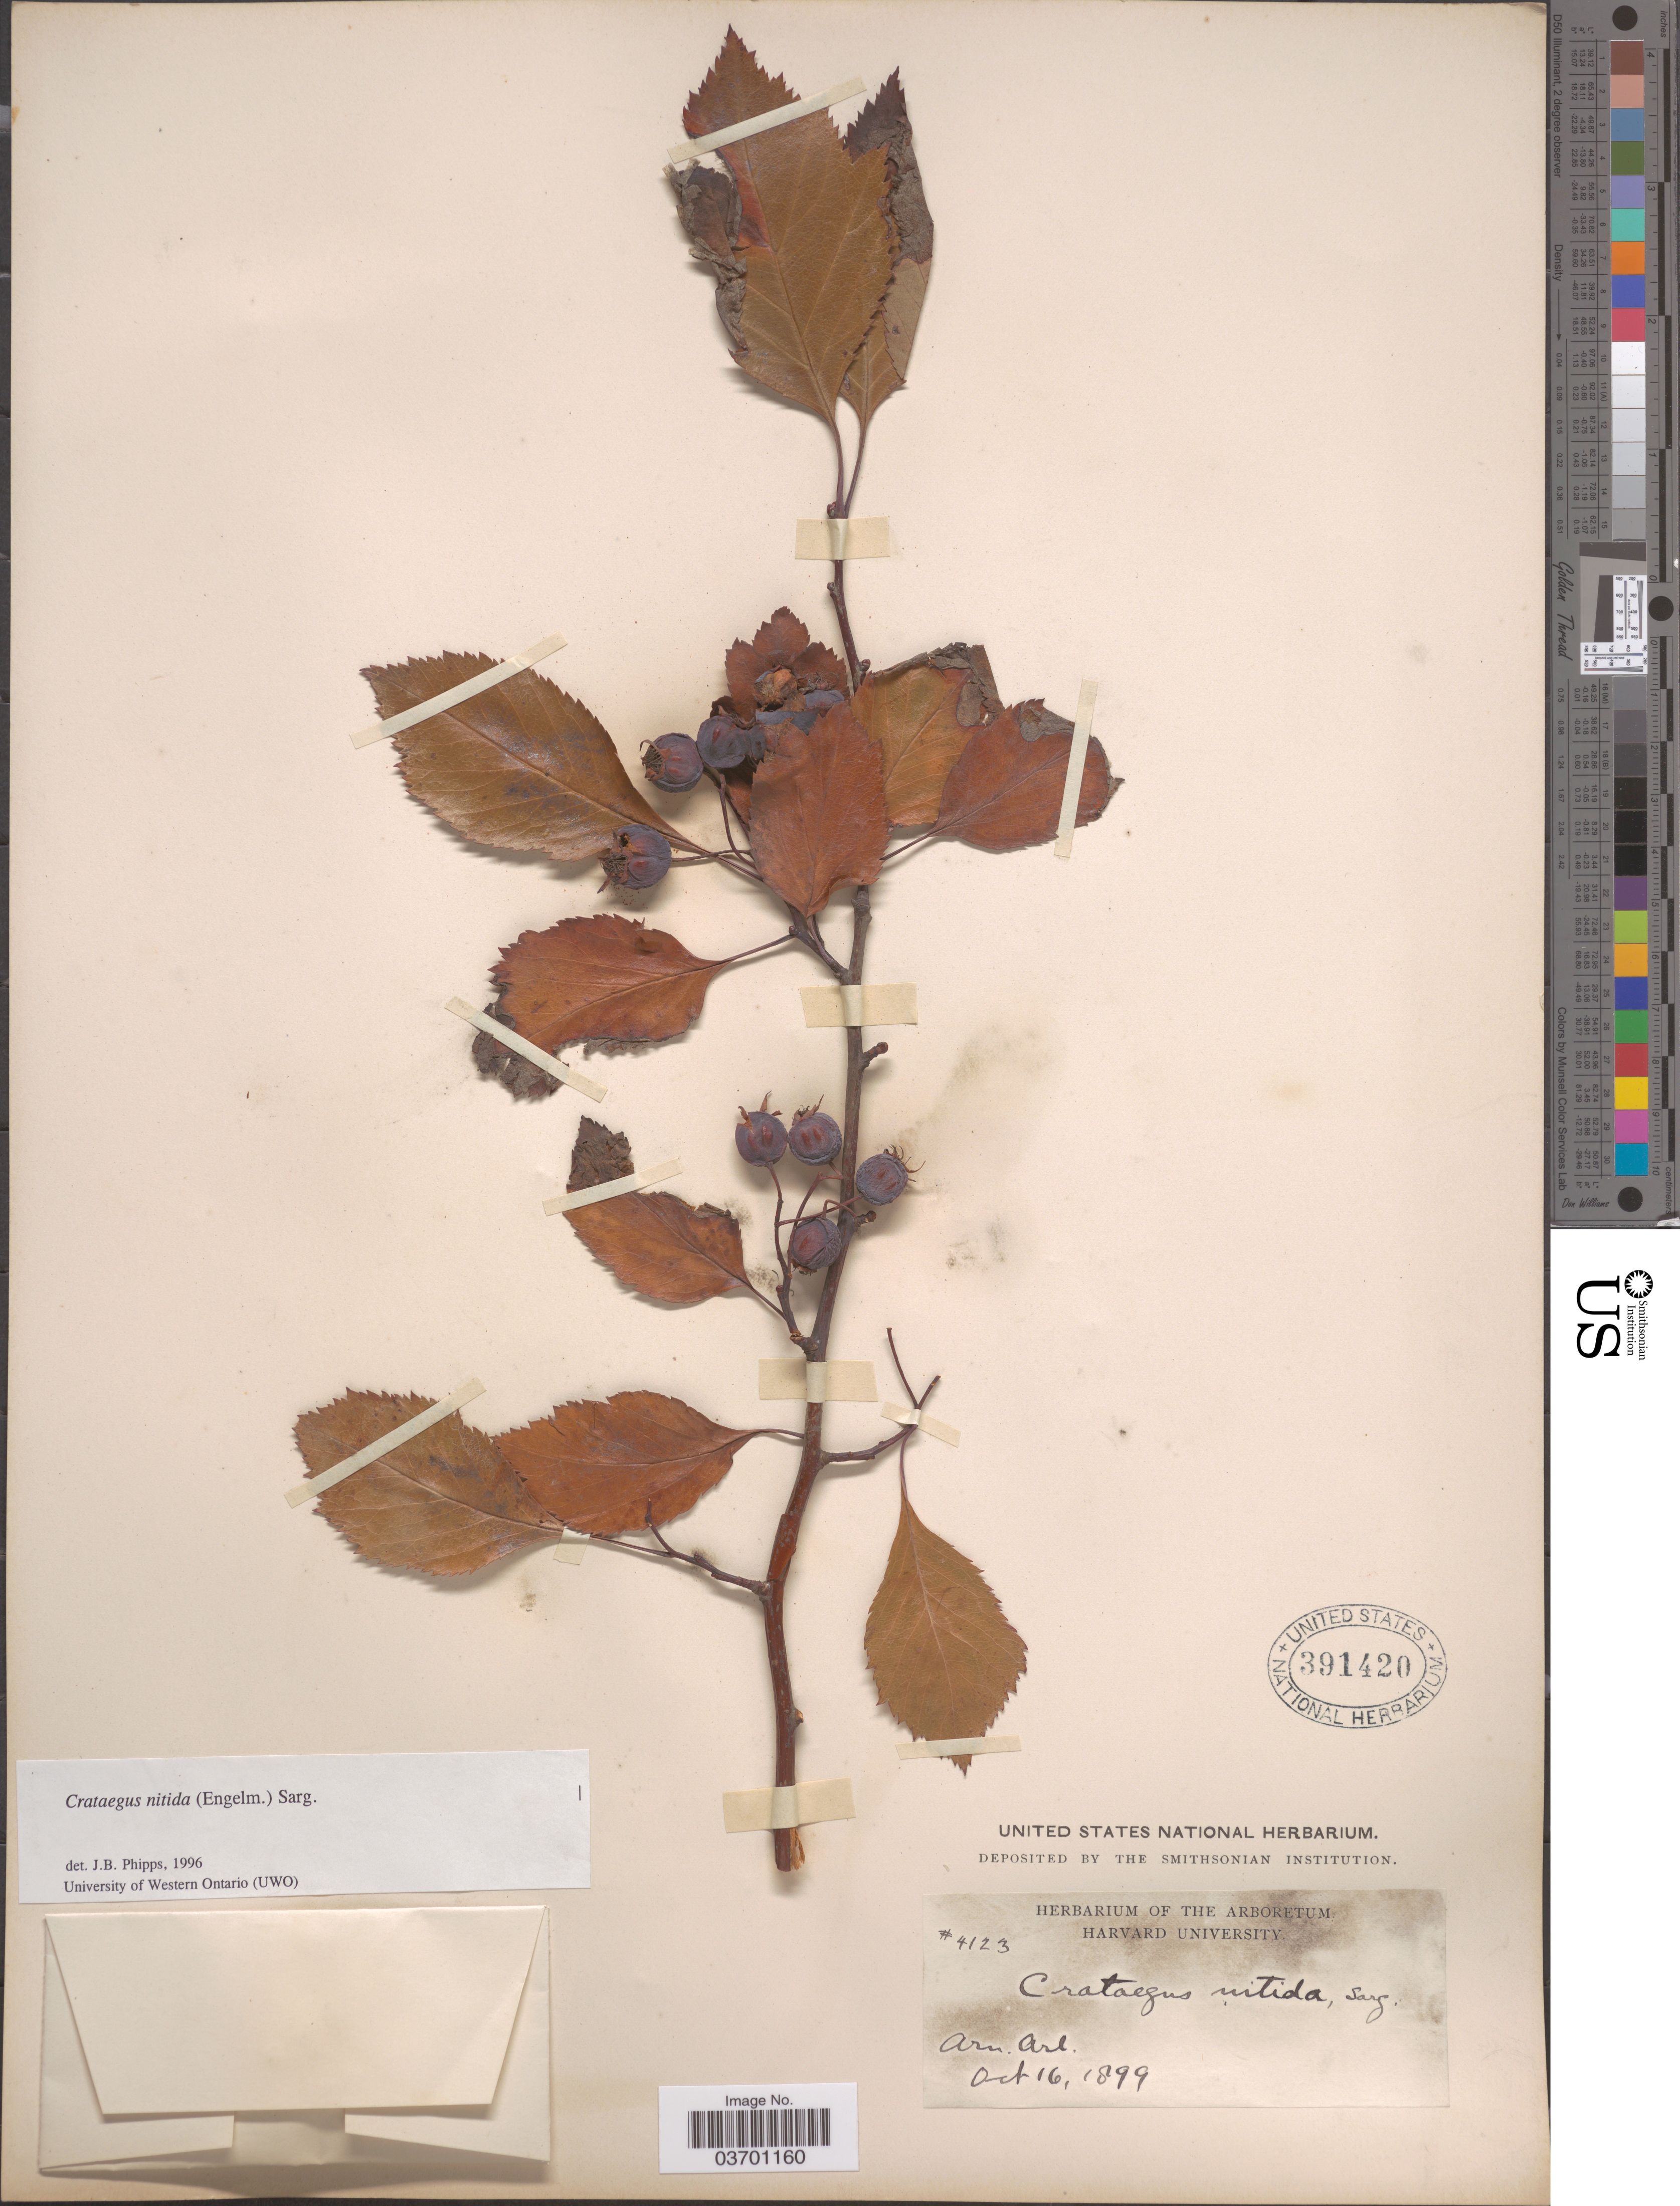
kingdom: Plantae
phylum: Tracheophyta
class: Magnoliopsida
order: Rosales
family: Rosaceae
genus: Crataegus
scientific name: Crataegus nitida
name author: (Engelm. ex Britton & N.E. Br.) Sarg.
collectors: Ex herb. of the Arboretum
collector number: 4123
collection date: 1899-10-16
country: United States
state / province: Massachusetts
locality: Arn. Arb.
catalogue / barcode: US 391420